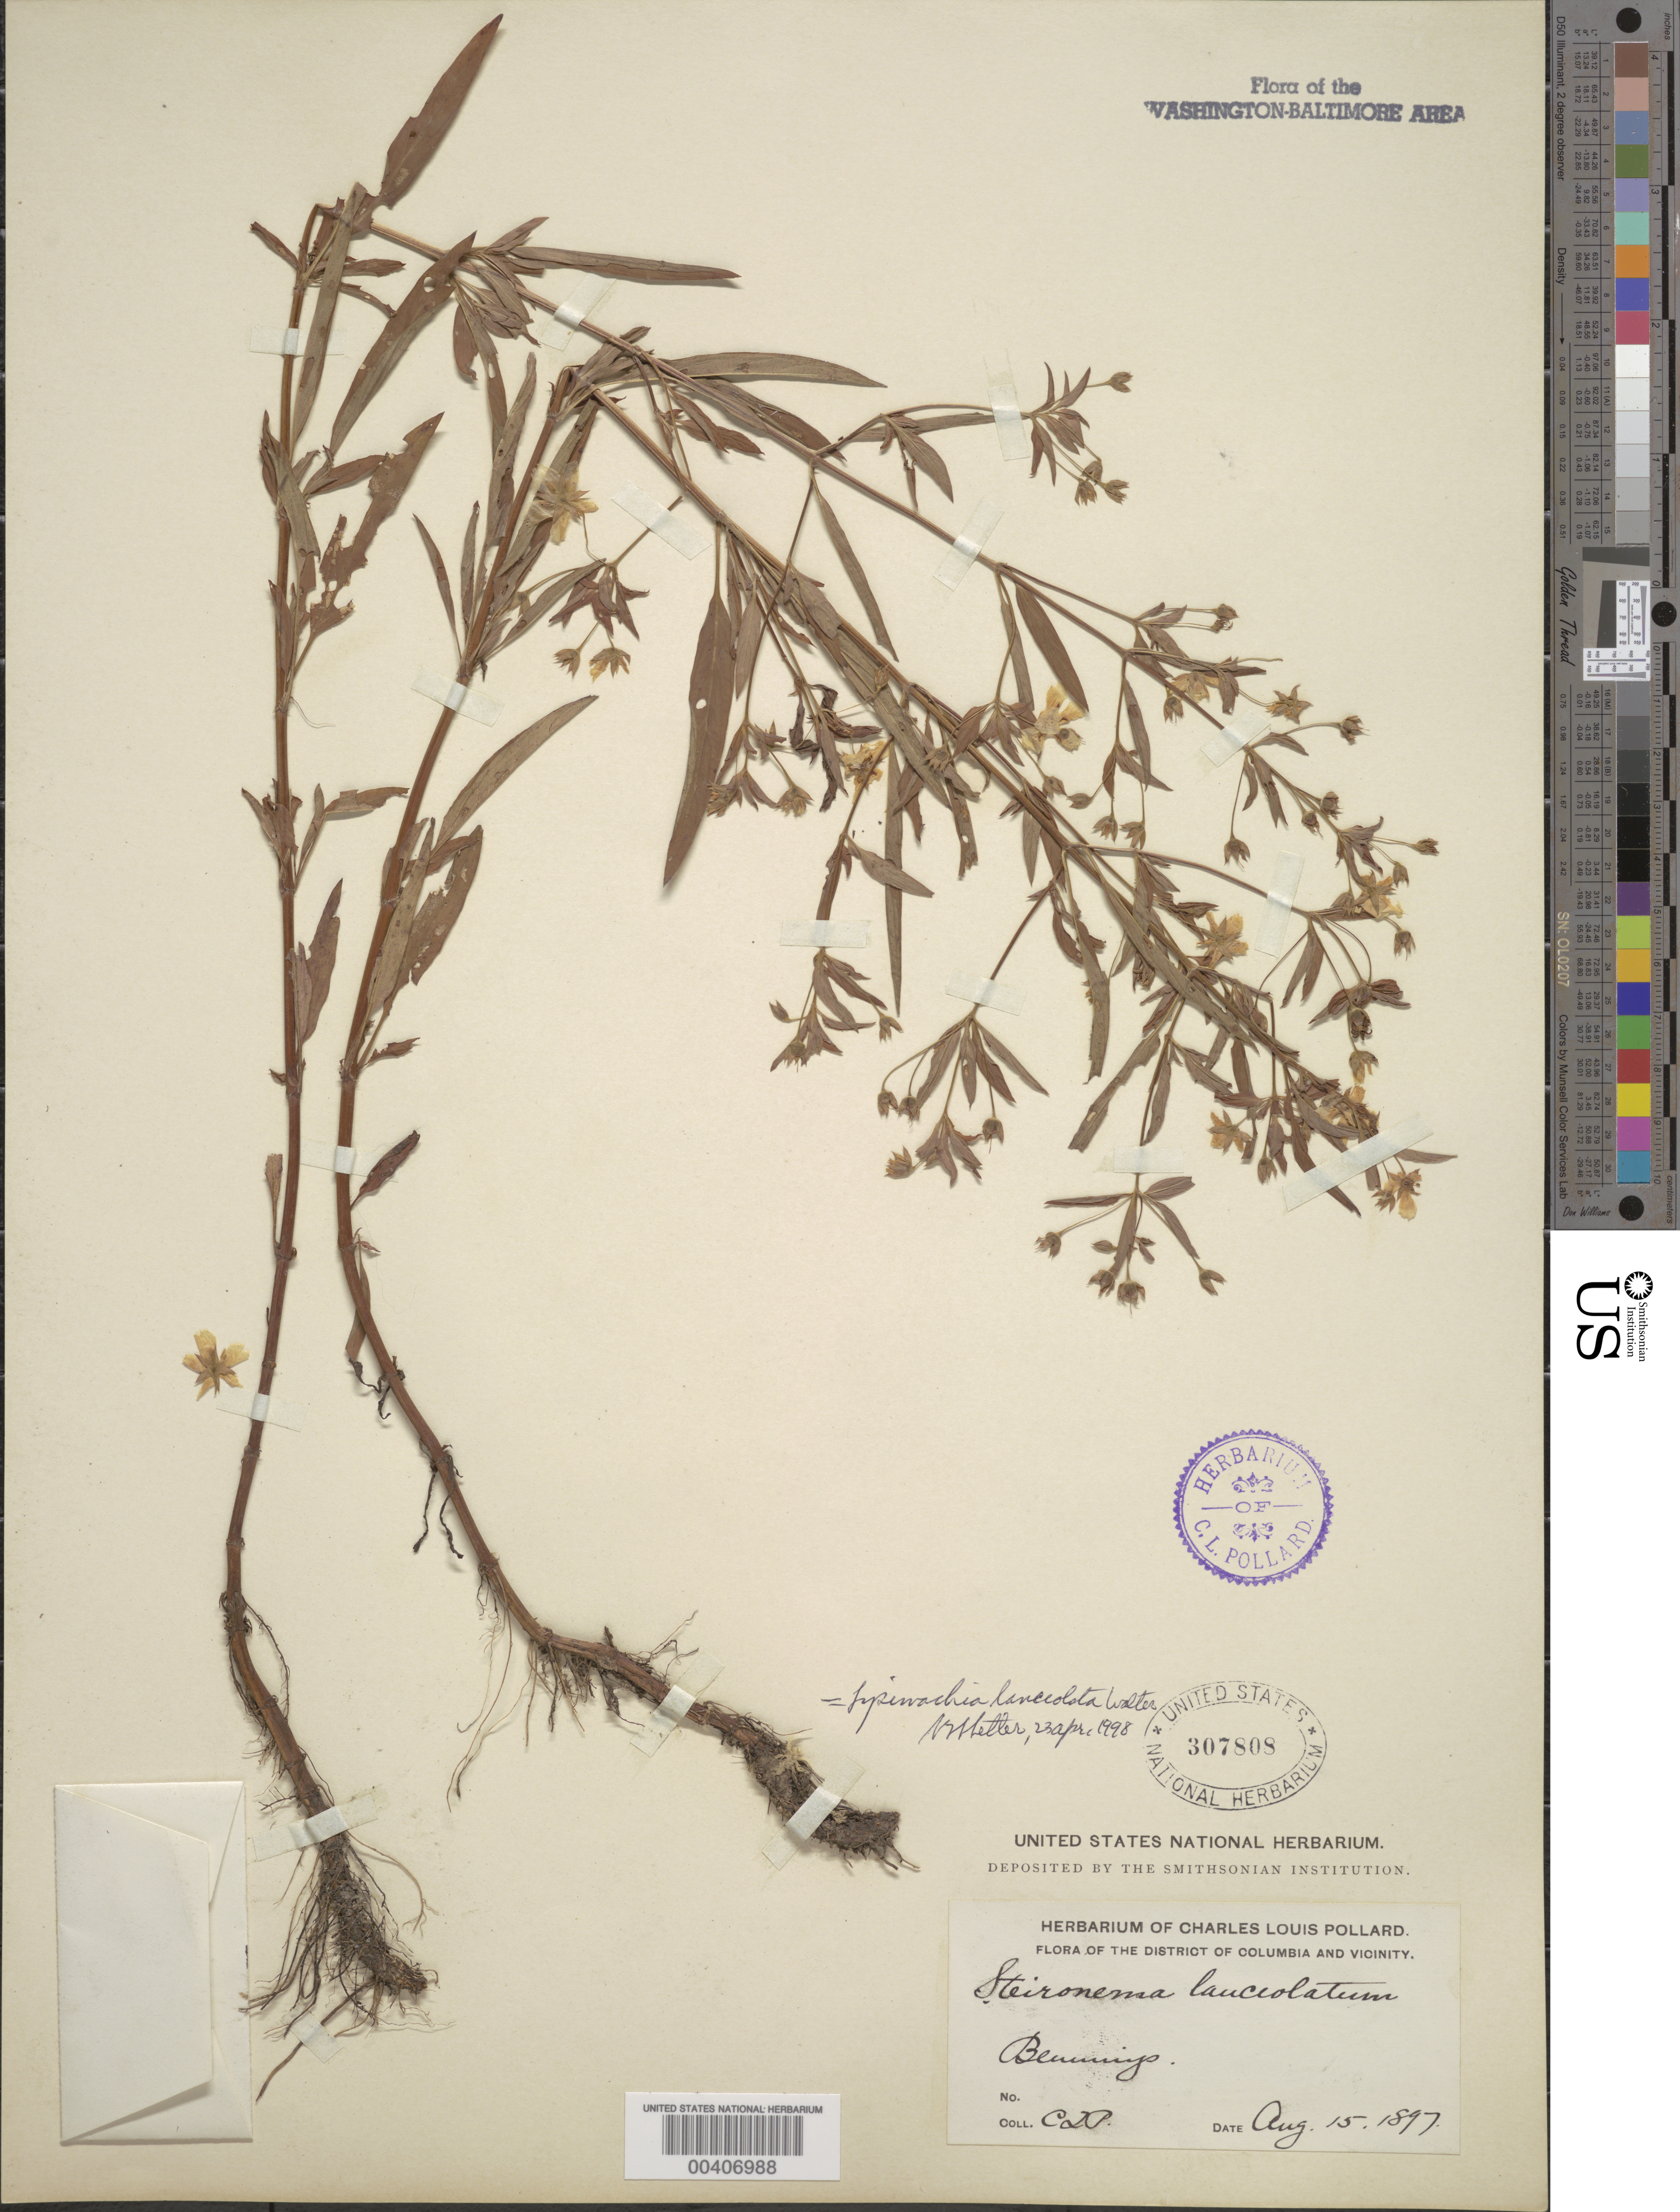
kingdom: Plantae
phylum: Tracheophyta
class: Magnoliopsida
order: Ericales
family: Primulaceae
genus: Lysimachia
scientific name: Lysimachia lanceolata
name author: Walter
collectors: C. L. Pollard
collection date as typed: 15 Aug 1897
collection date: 1897-08-15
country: United States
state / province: District of Columbia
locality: Bennings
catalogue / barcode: US 307808